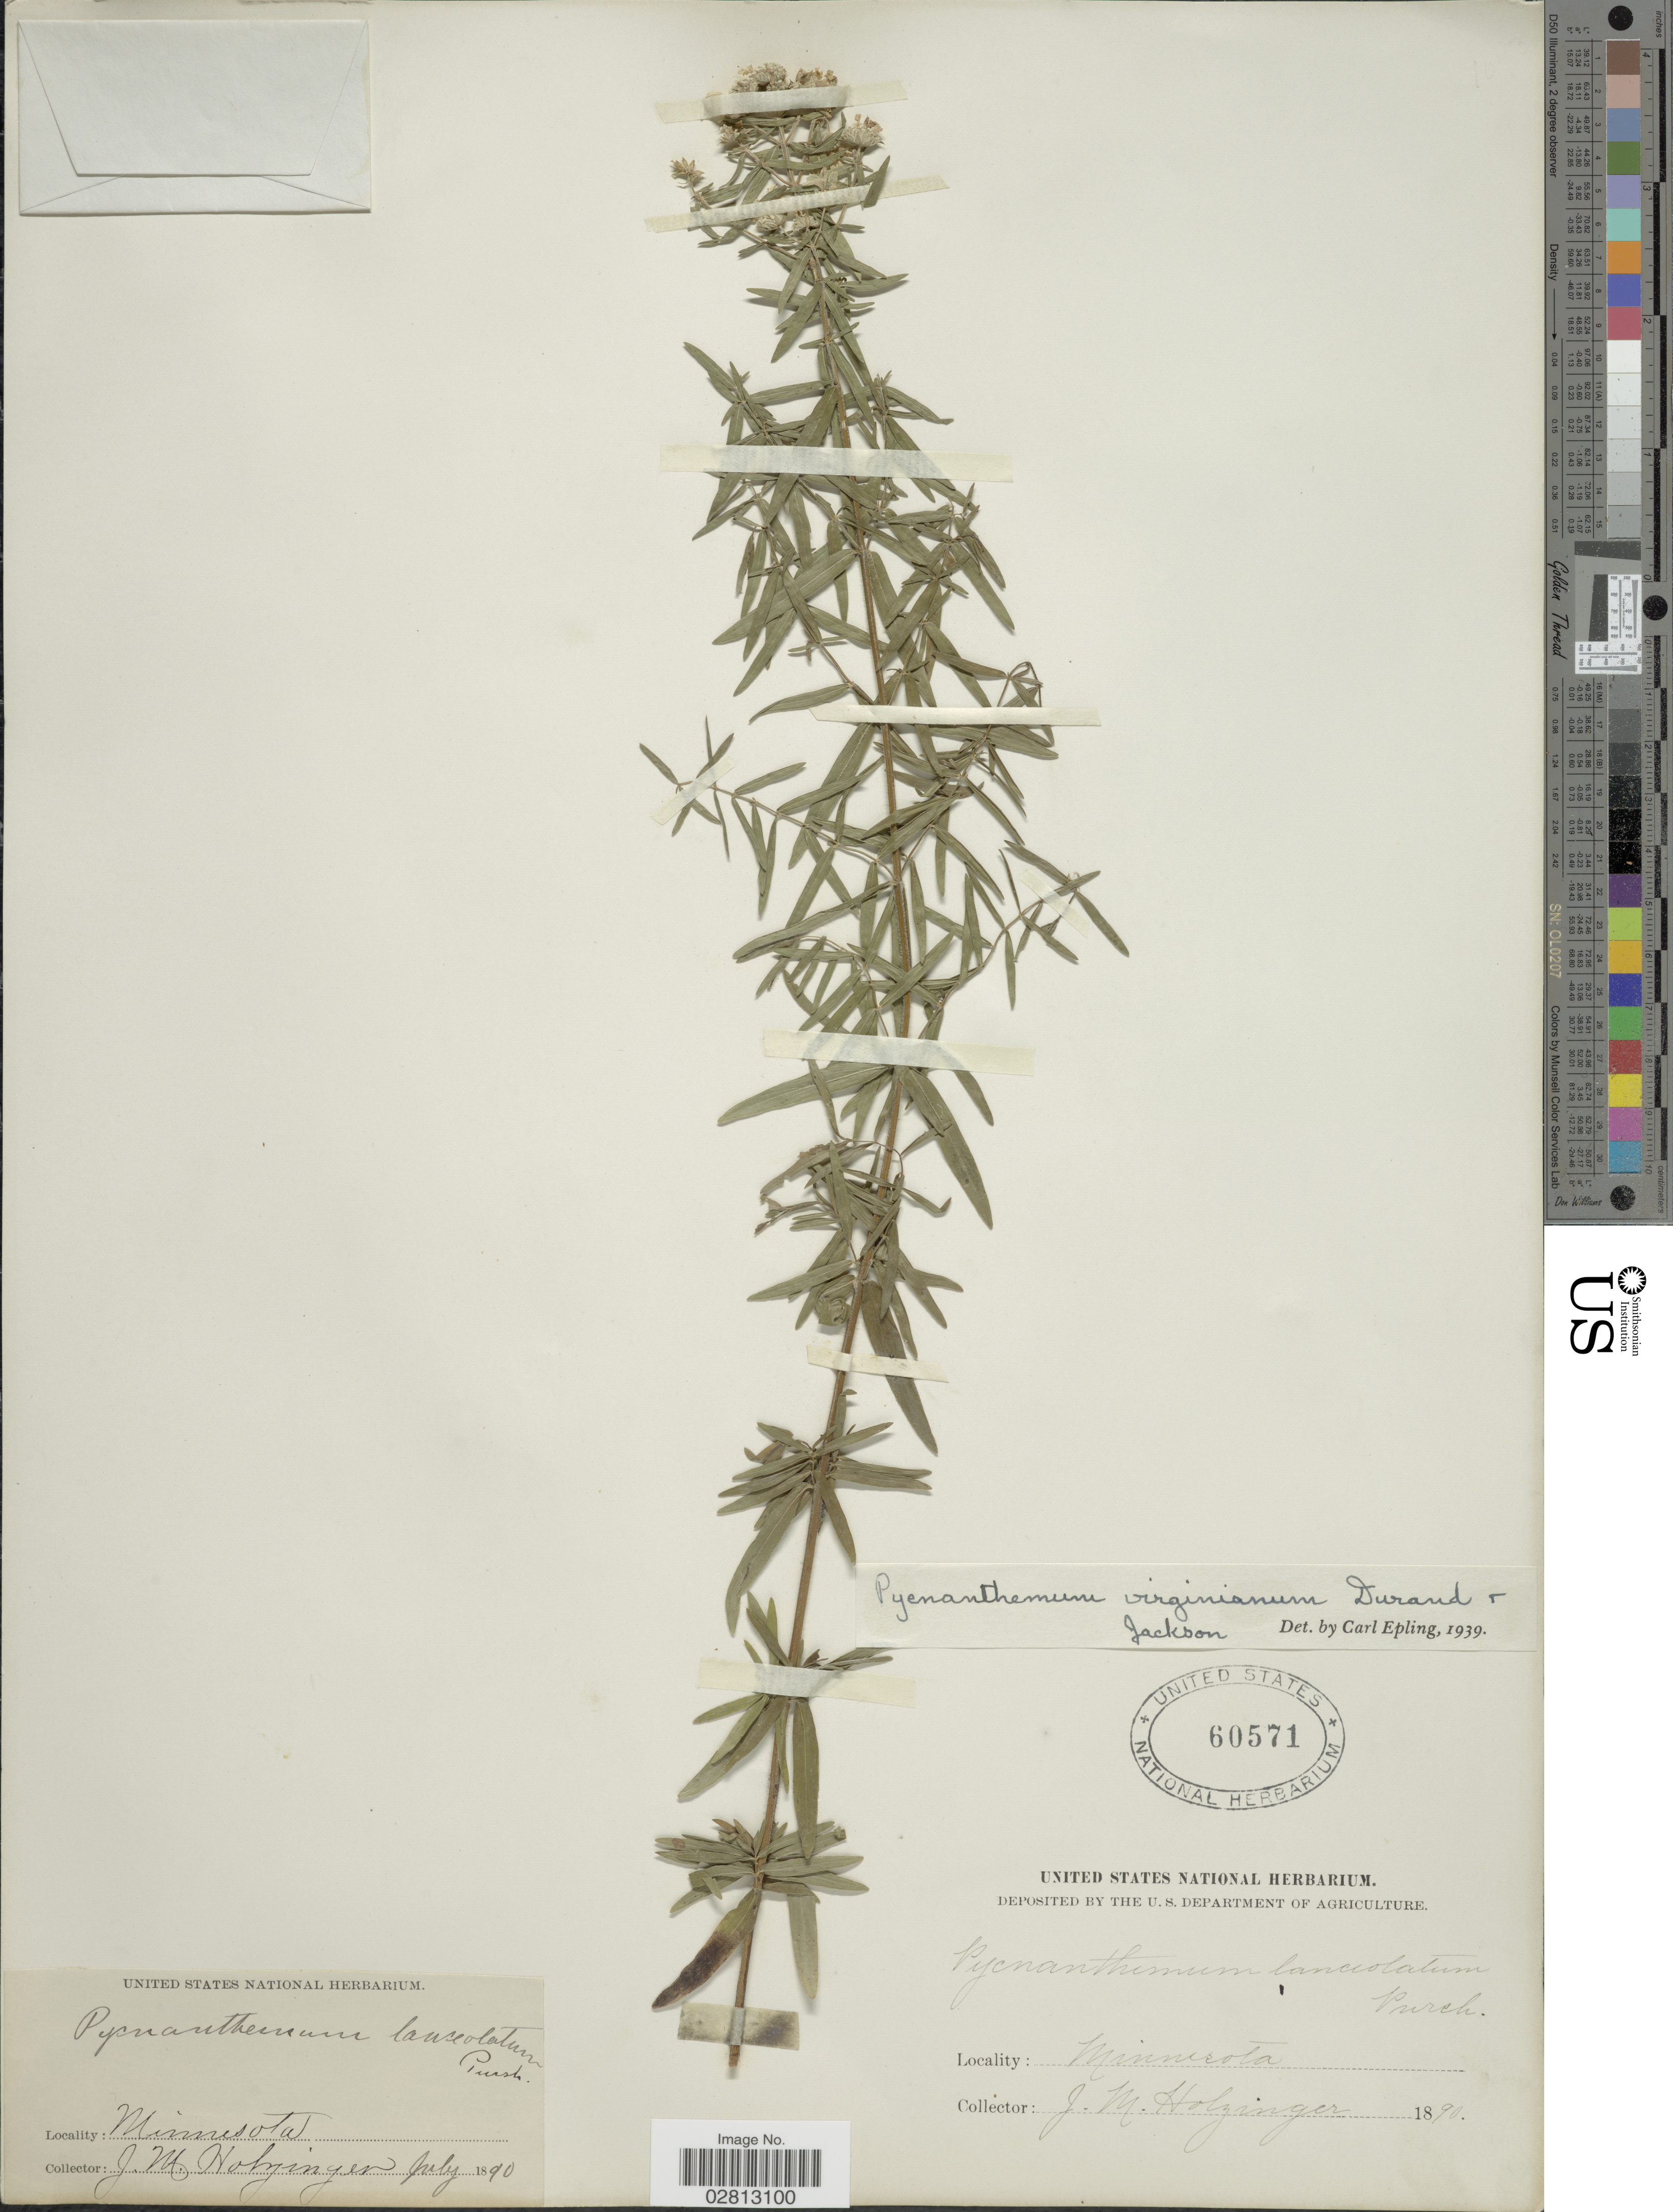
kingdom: Plantae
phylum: Tracheophyta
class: Magnoliopsida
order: Lamiales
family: Lamiaceae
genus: Pycnanthemum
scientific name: Pycnanthemum virginianum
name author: (L.) Durand & B.D. Jacks. ex B.L. Rob. & Fernald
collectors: J. M. Holzinger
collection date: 1890-07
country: United States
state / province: Minnesota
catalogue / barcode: US 60571